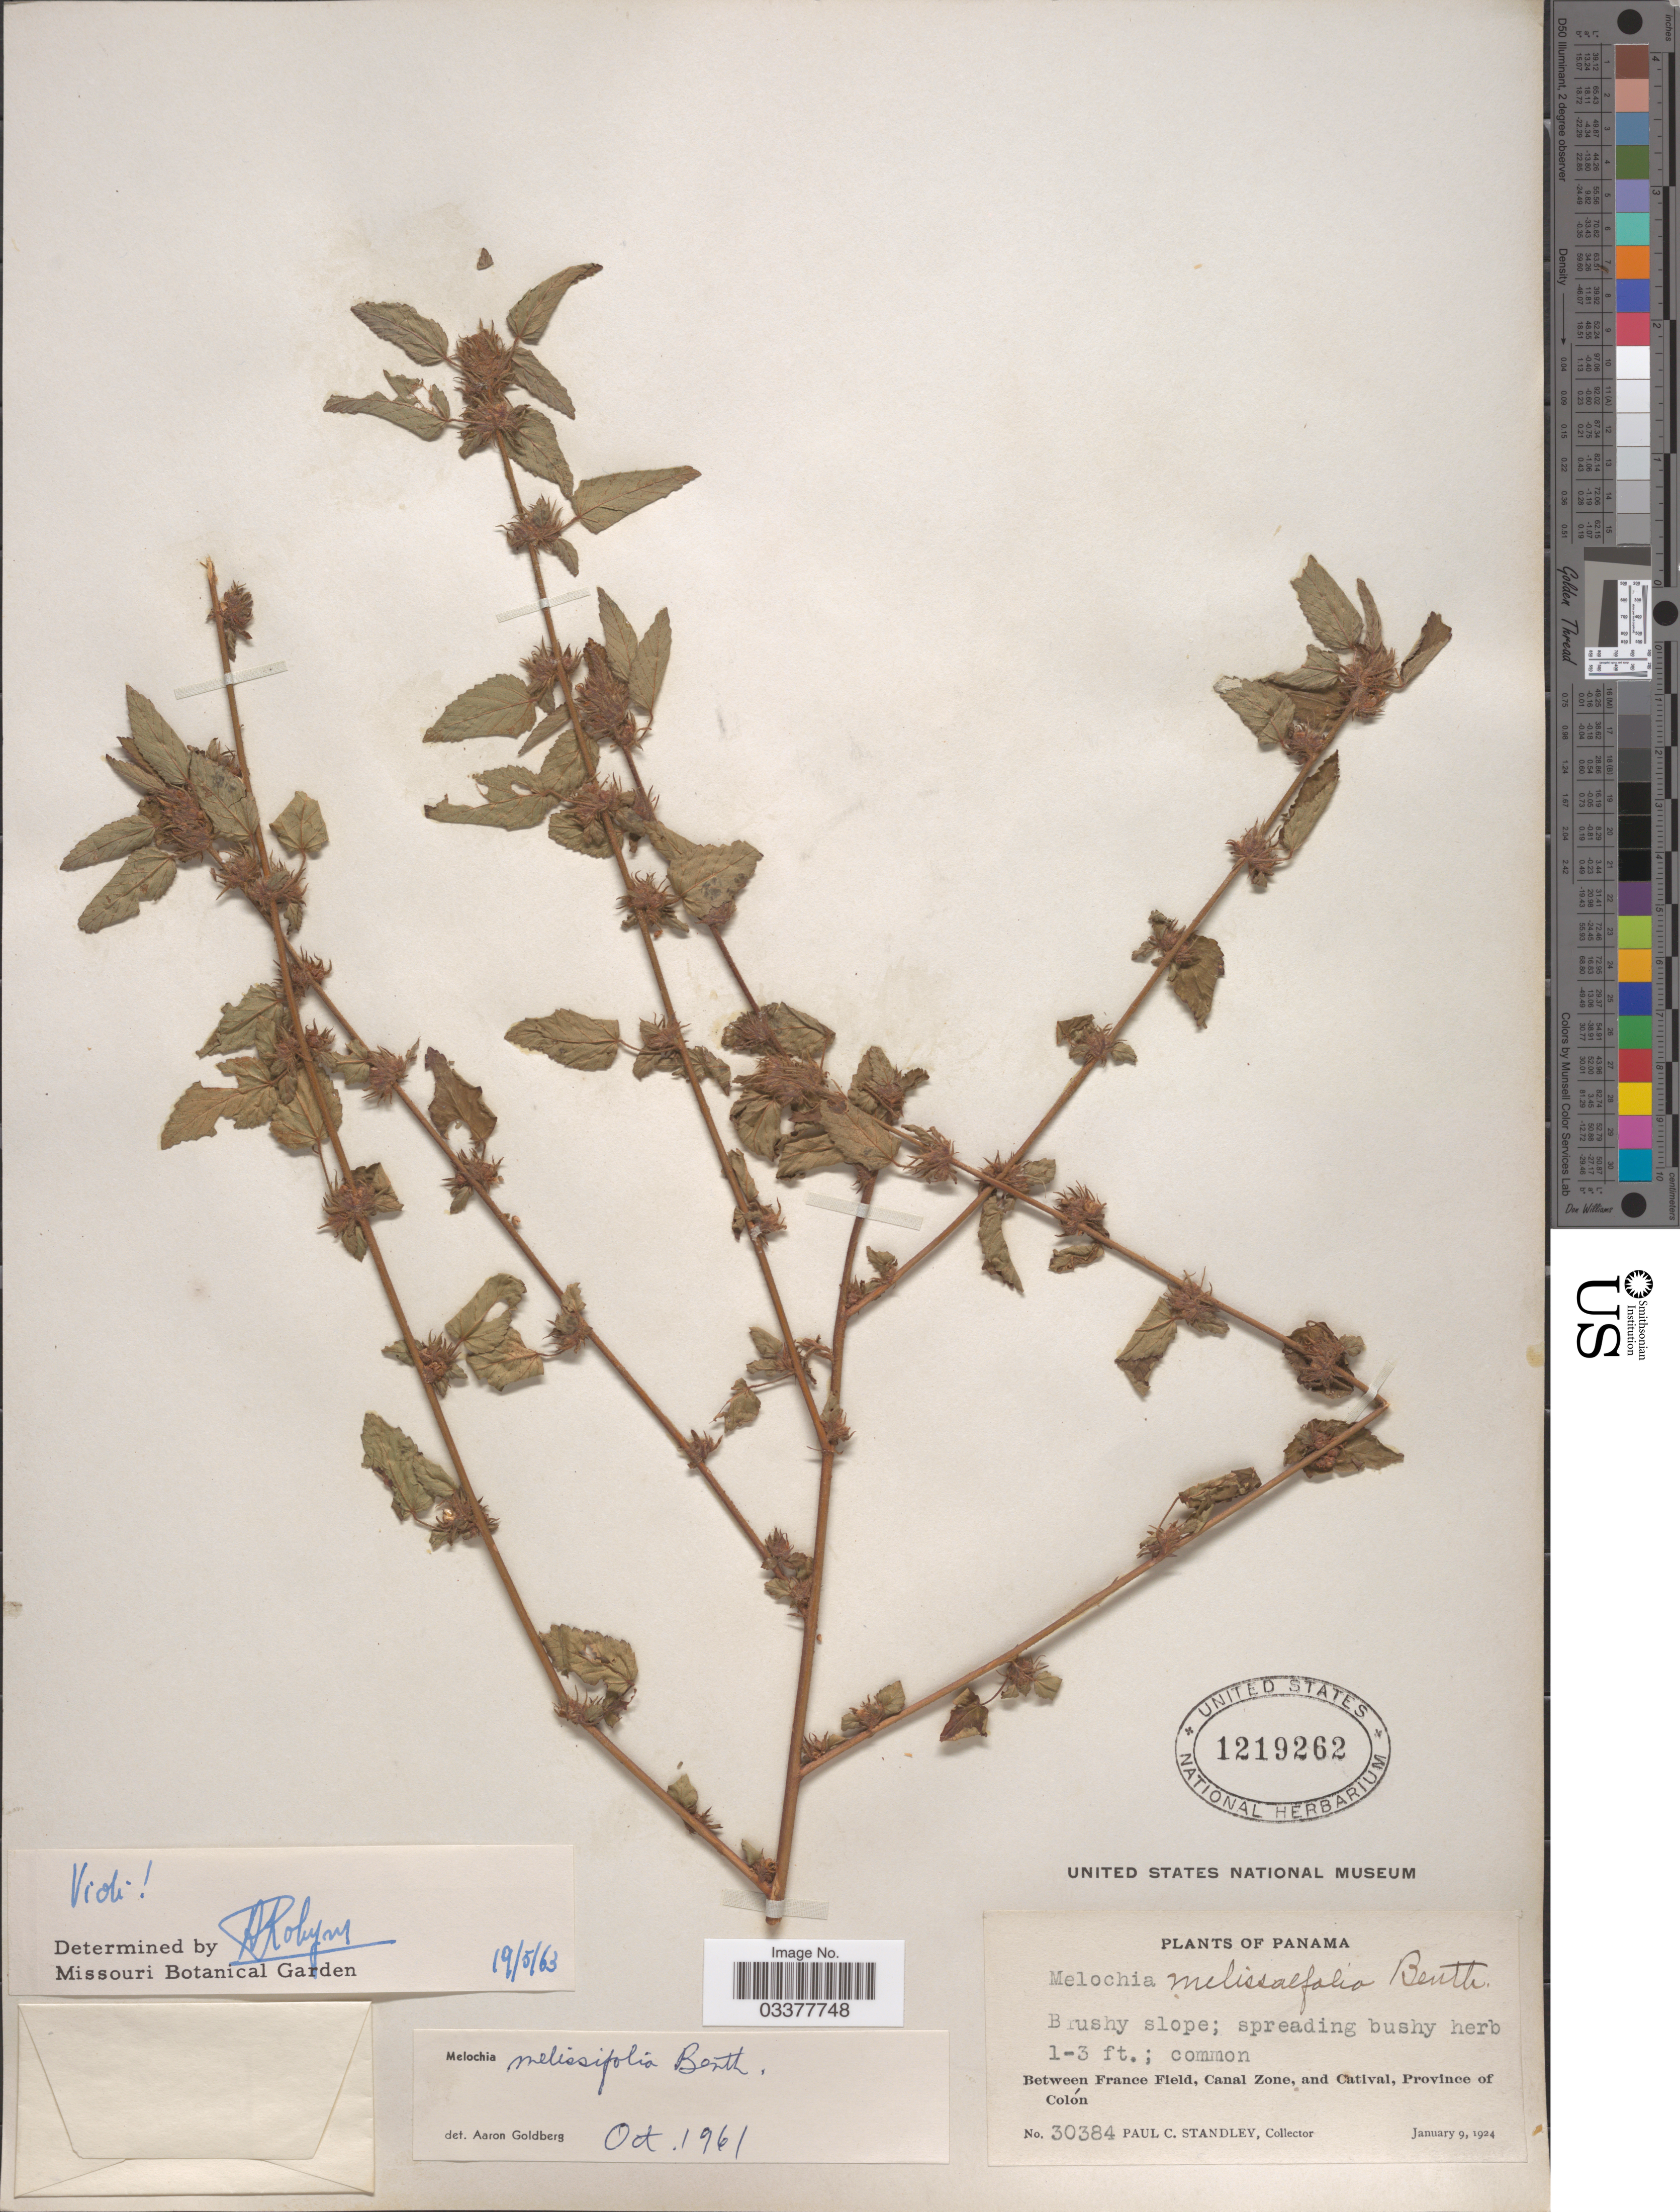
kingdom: Plantae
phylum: Tracheophyta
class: Magnoliopsida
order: Malvales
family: Malvaceae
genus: Melochia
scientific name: Melochia melissifolia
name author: Benth.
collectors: P. C. Standley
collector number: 30384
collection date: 1924-01-09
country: Panama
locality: Between France Field, Canal Zone, and Catival, Province of Colón.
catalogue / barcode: US 1219262